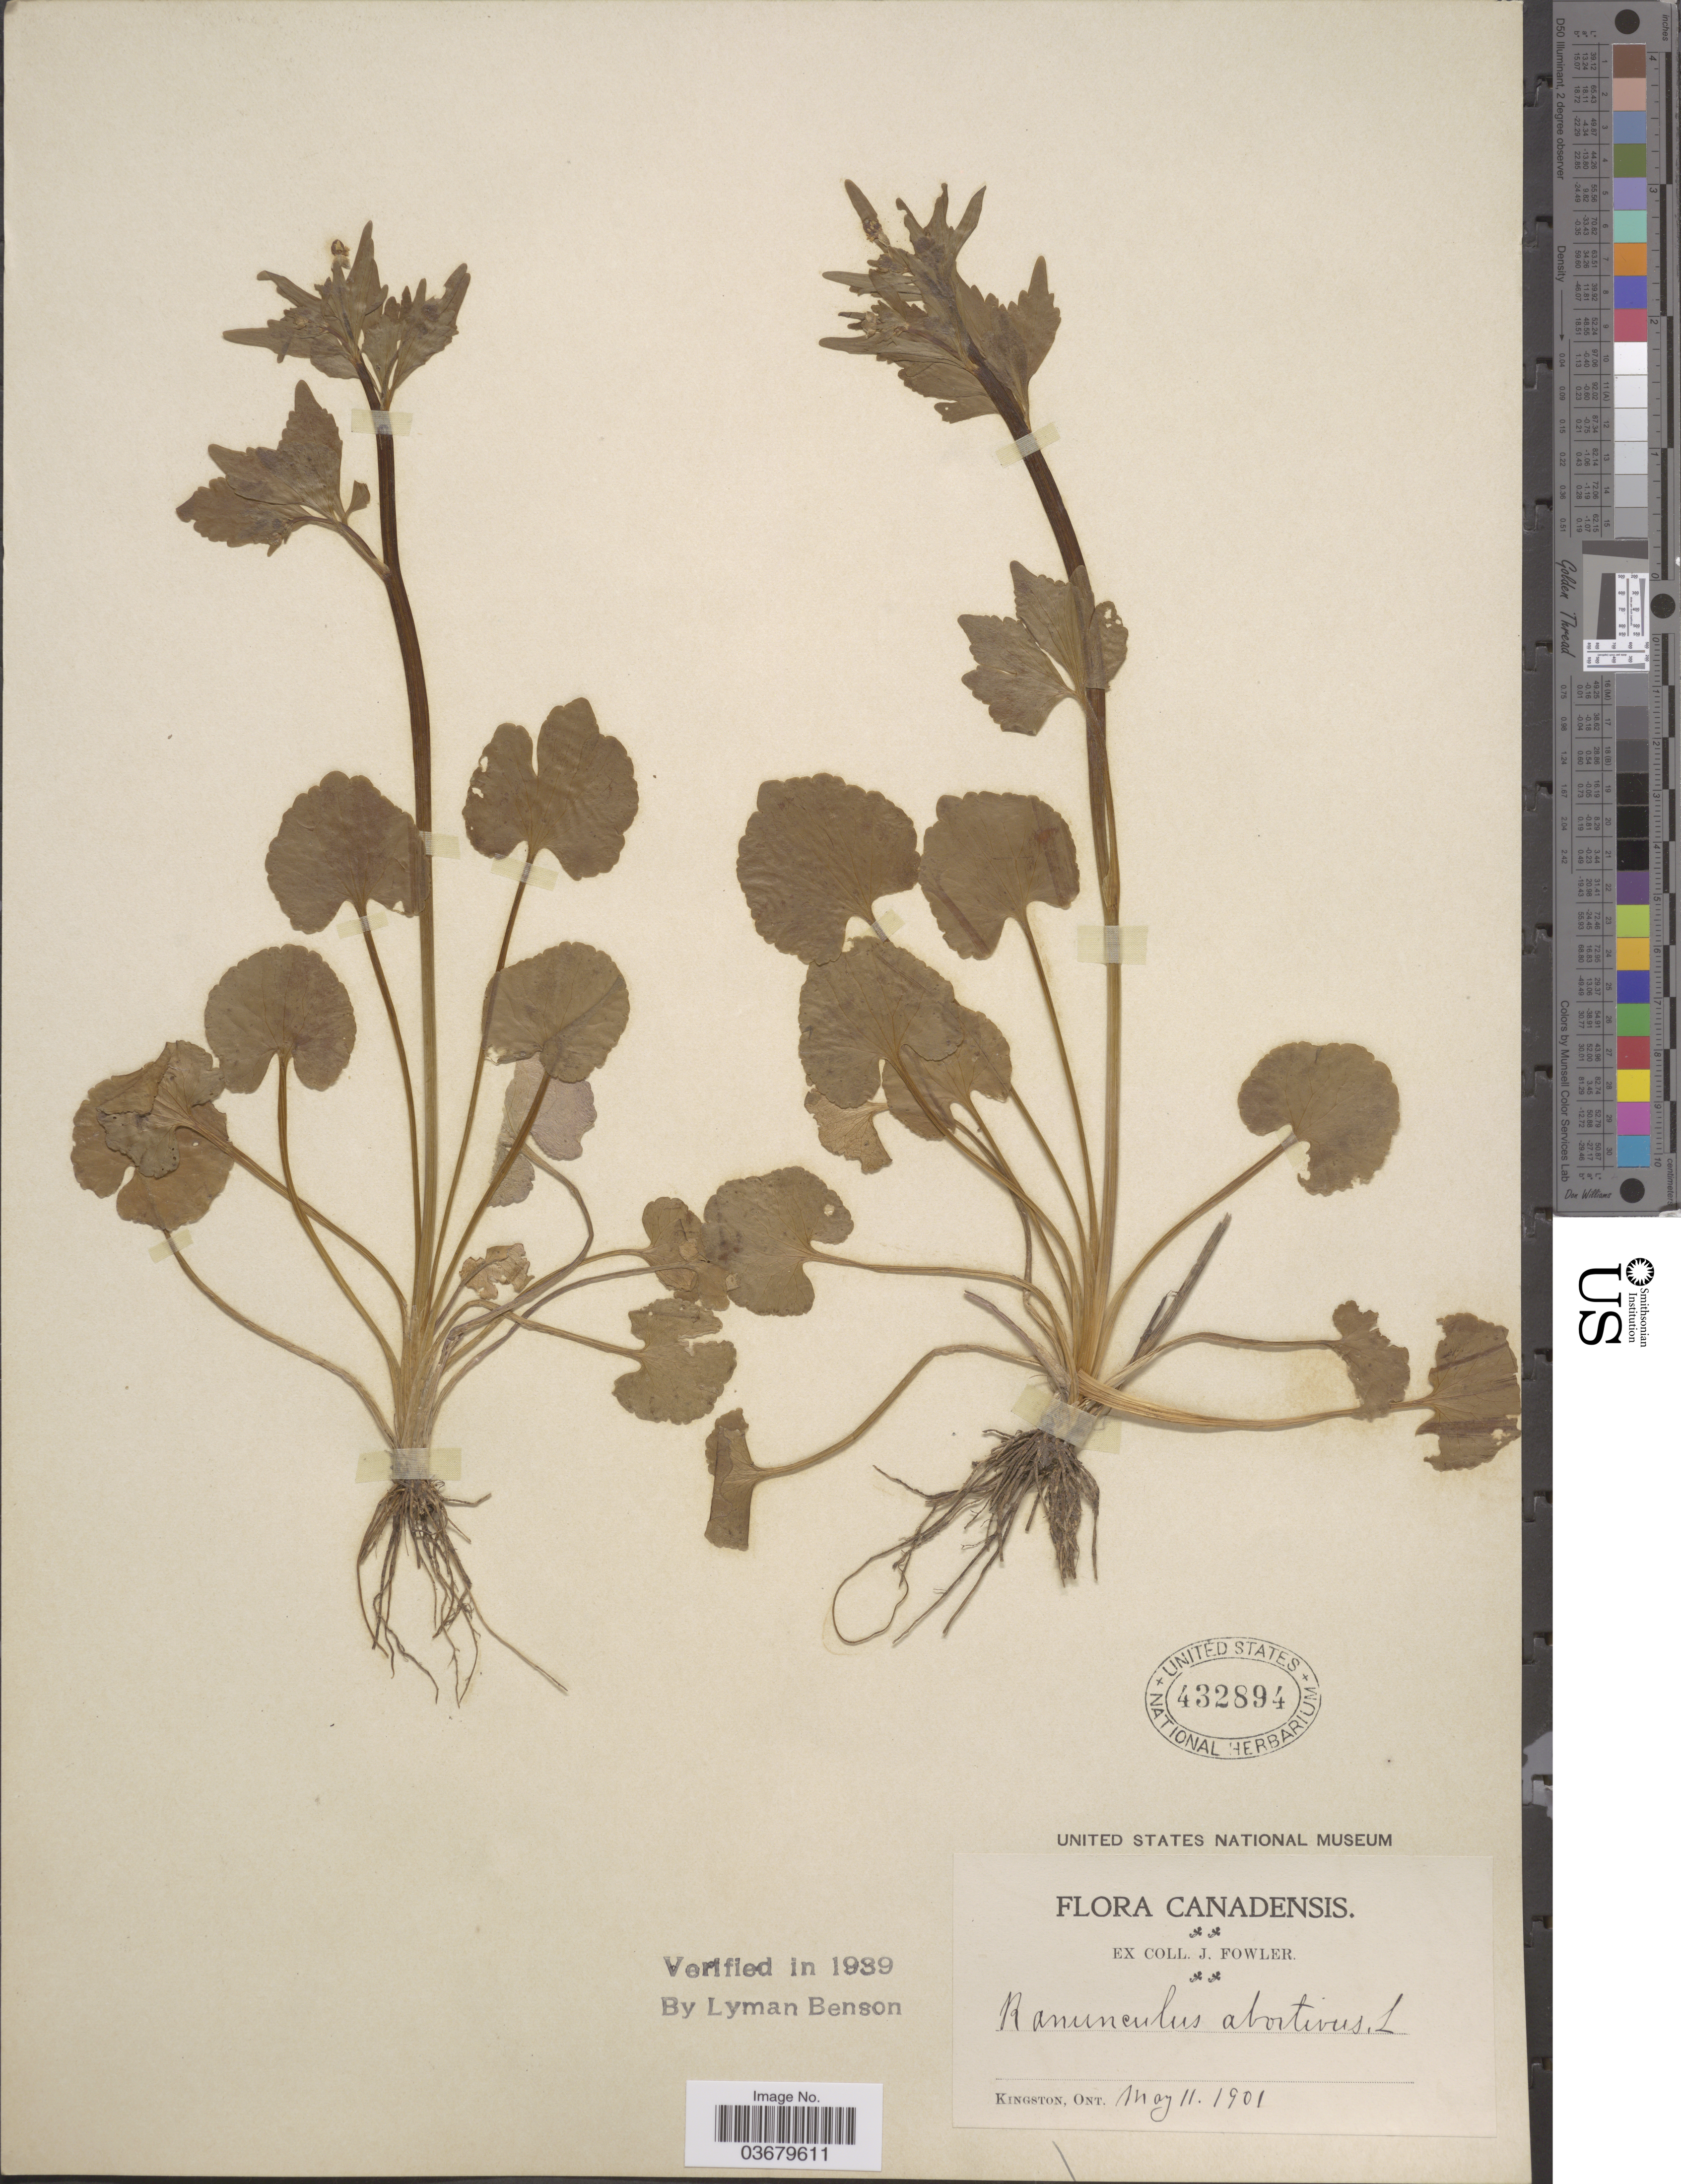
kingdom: Plantae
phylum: Tracheophyta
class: Magnoliopsida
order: Ranunculales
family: Ranunculaceae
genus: Ranunculus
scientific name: Ranunculus abortivus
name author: L.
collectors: J. Fowler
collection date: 1901-05-11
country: Canada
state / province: Ontario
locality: Kingston.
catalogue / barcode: US 432894